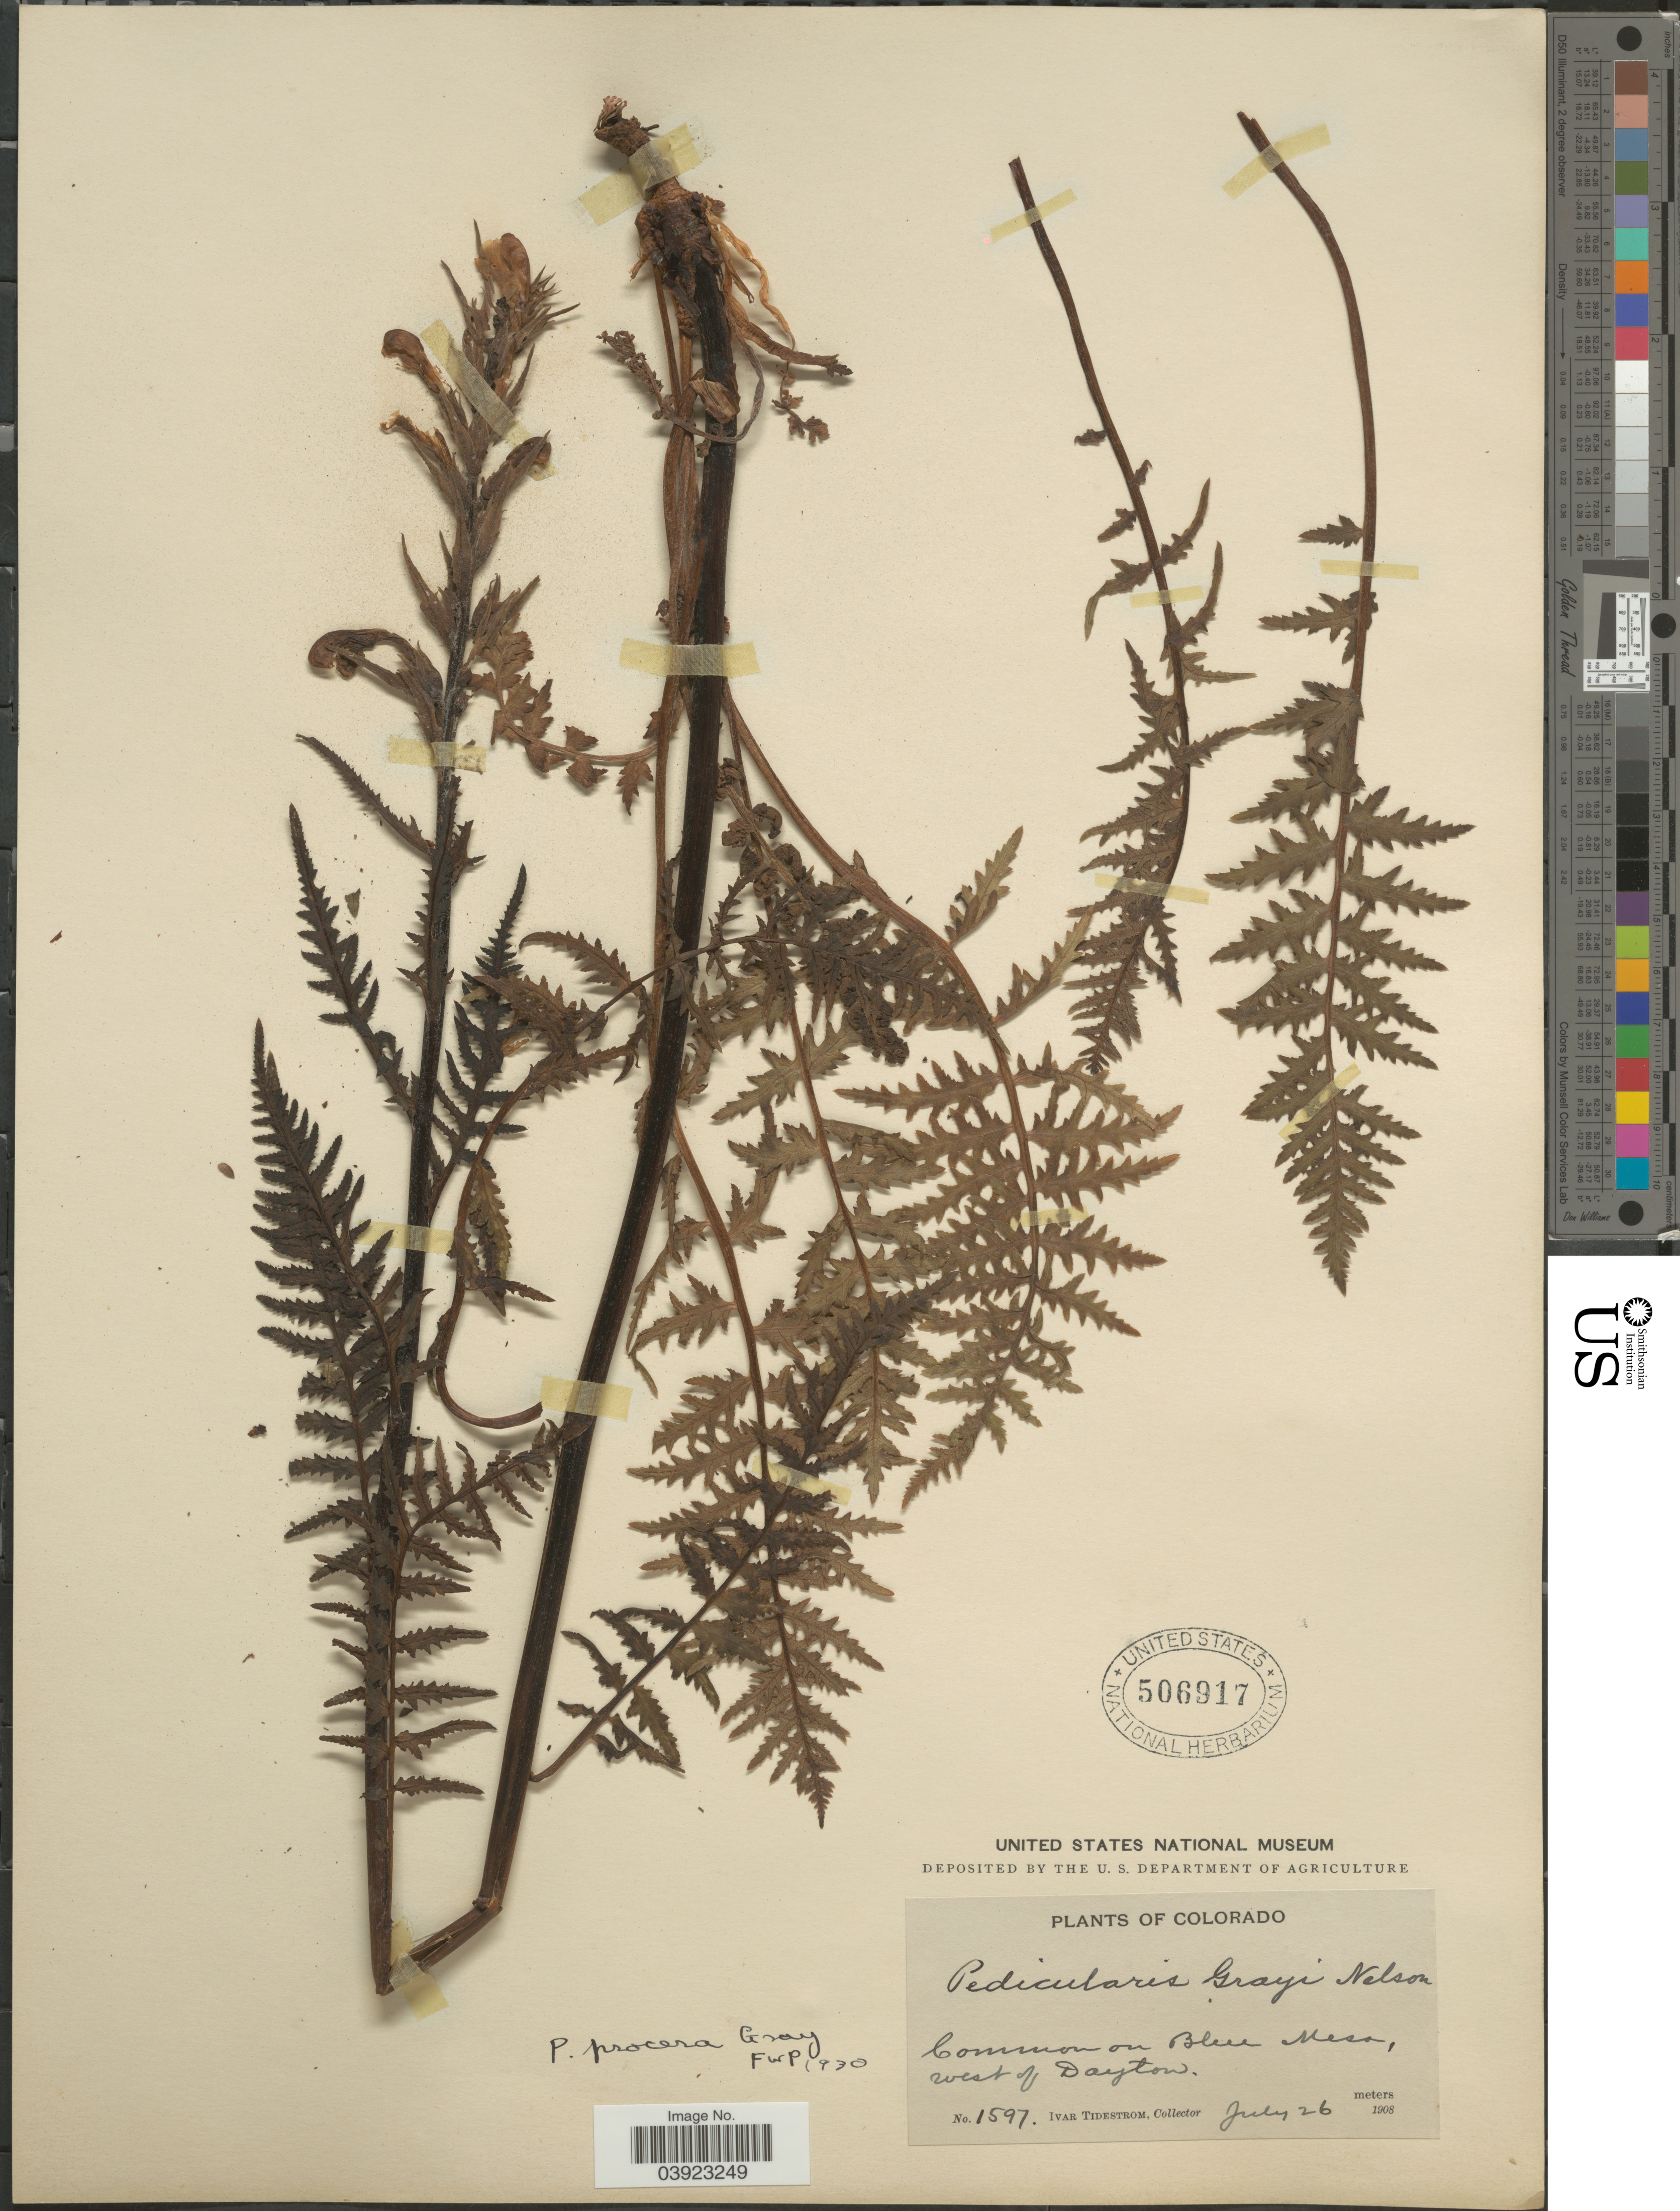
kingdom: Plantae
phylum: Tracheophyta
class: Magnoliopsida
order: Lamiales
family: Orobanchaceae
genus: Pedicularis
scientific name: Pedicularis procera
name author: A. Gray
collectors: I. F. Tidestrom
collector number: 1597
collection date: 1908-07-26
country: United States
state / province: Colorado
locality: On Blue Mesa, west of Dayton.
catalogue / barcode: US 506917